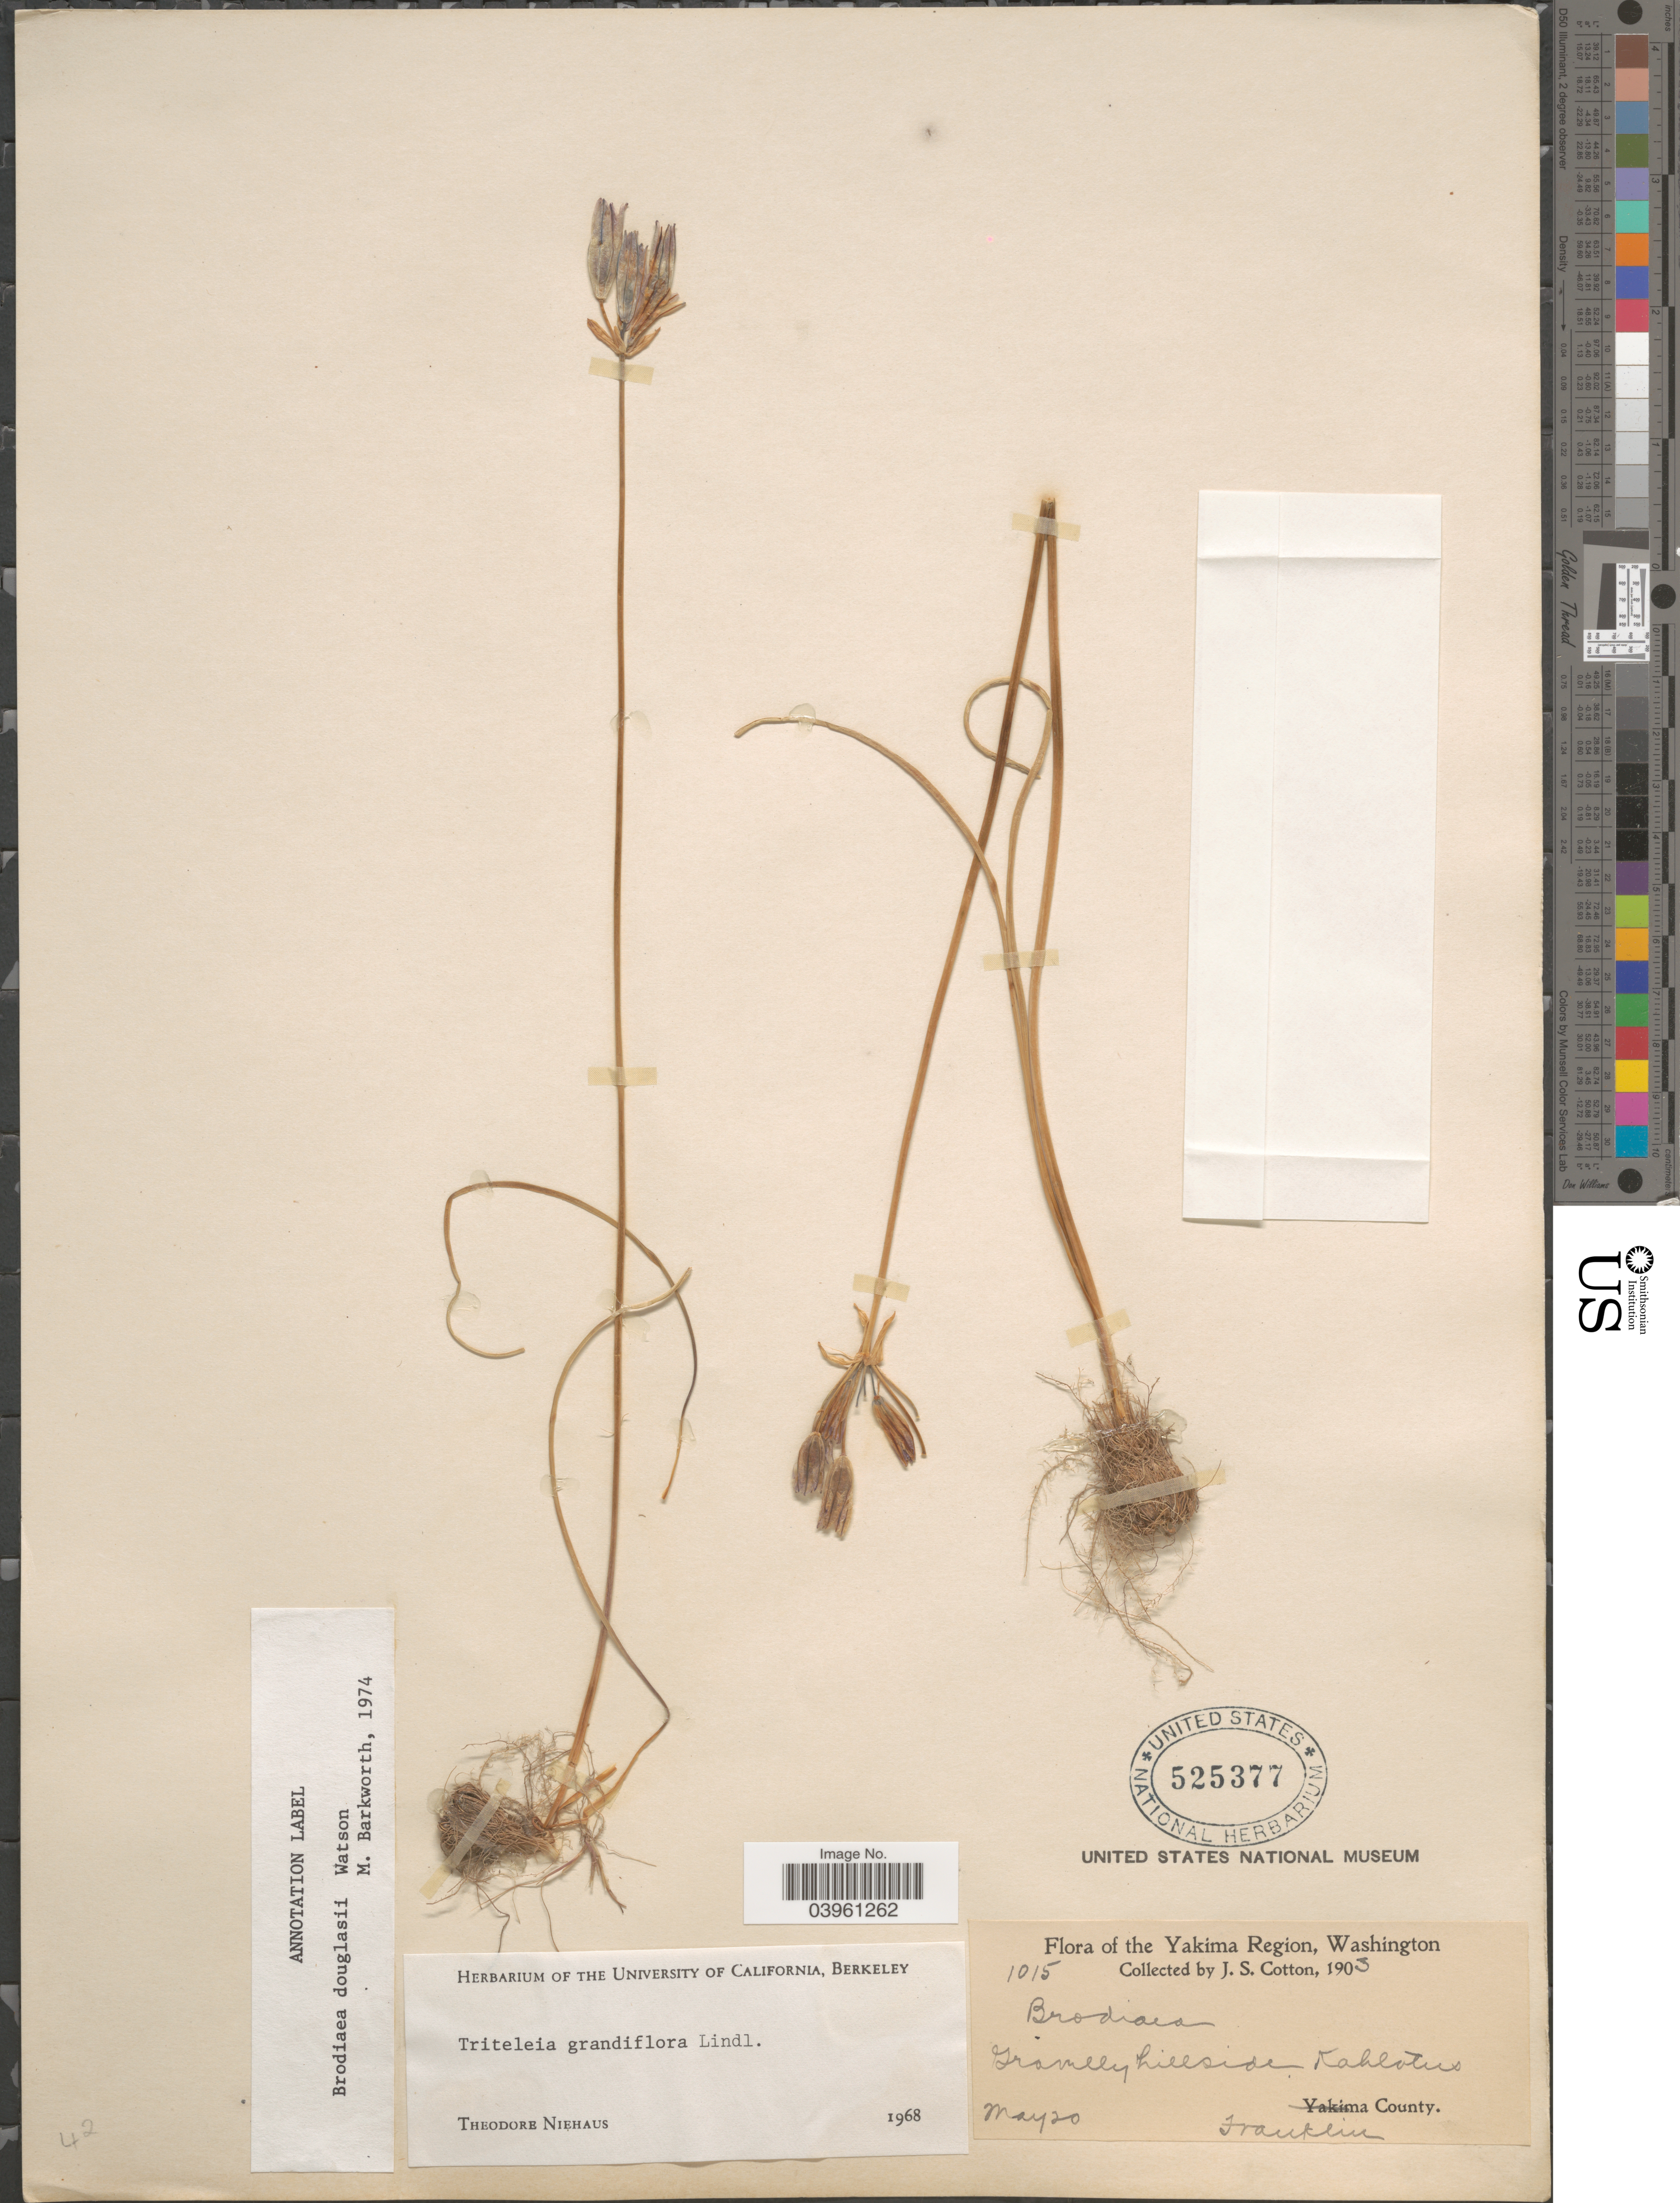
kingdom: Plantae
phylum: Tracheophyta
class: Liliopsida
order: Asparagales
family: Asparagaceae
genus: Triteleia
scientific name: Triteleia grandiflora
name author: Lindl.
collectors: J. S. Cotton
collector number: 1015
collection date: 1903-05-20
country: United States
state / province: Washington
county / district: Franklin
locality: The Yakima Region. Kahlotus. Franklin County.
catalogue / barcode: US 525377